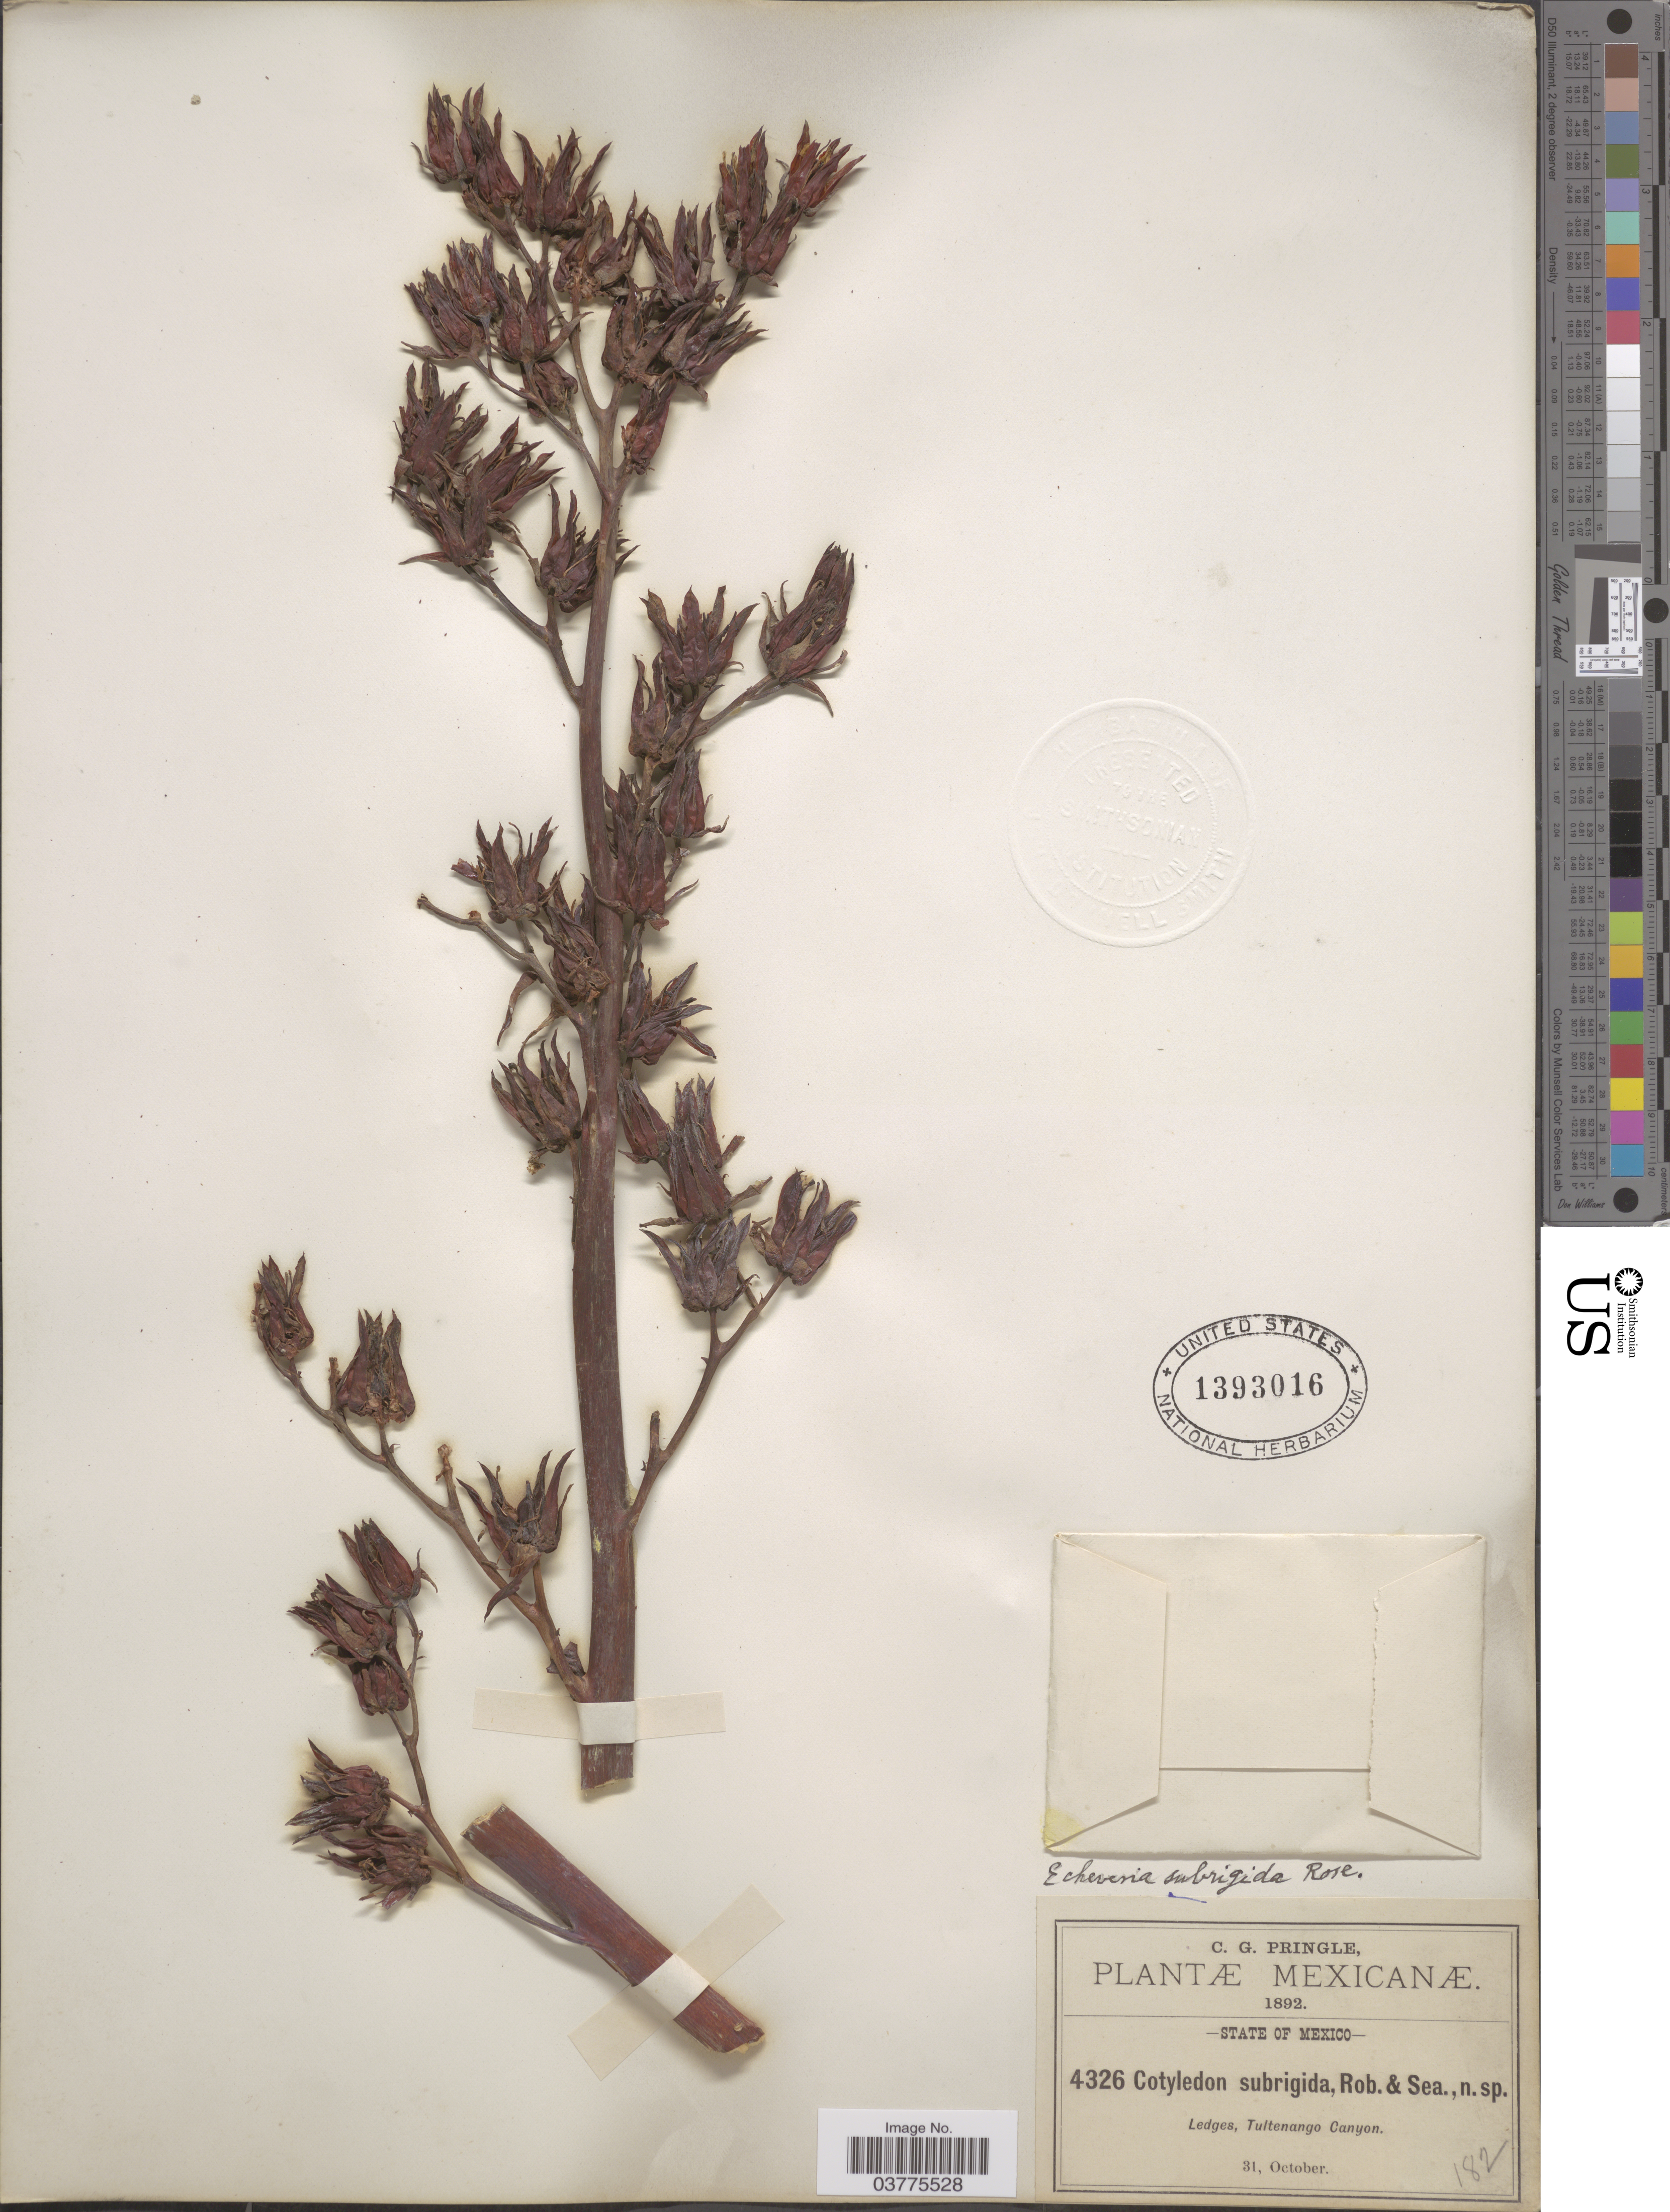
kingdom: Plantae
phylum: Tracheophyta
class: Magnoliopsida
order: Saxifragales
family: Crassulaceae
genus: Echeveria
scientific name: Echeveria subrigida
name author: (B.L. Rob. & Seaton) Rose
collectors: C. G. Pringle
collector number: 4326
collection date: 1892-10-31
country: Mexico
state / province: México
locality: Ledges, Tultenango Canyon.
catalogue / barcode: US 1393016